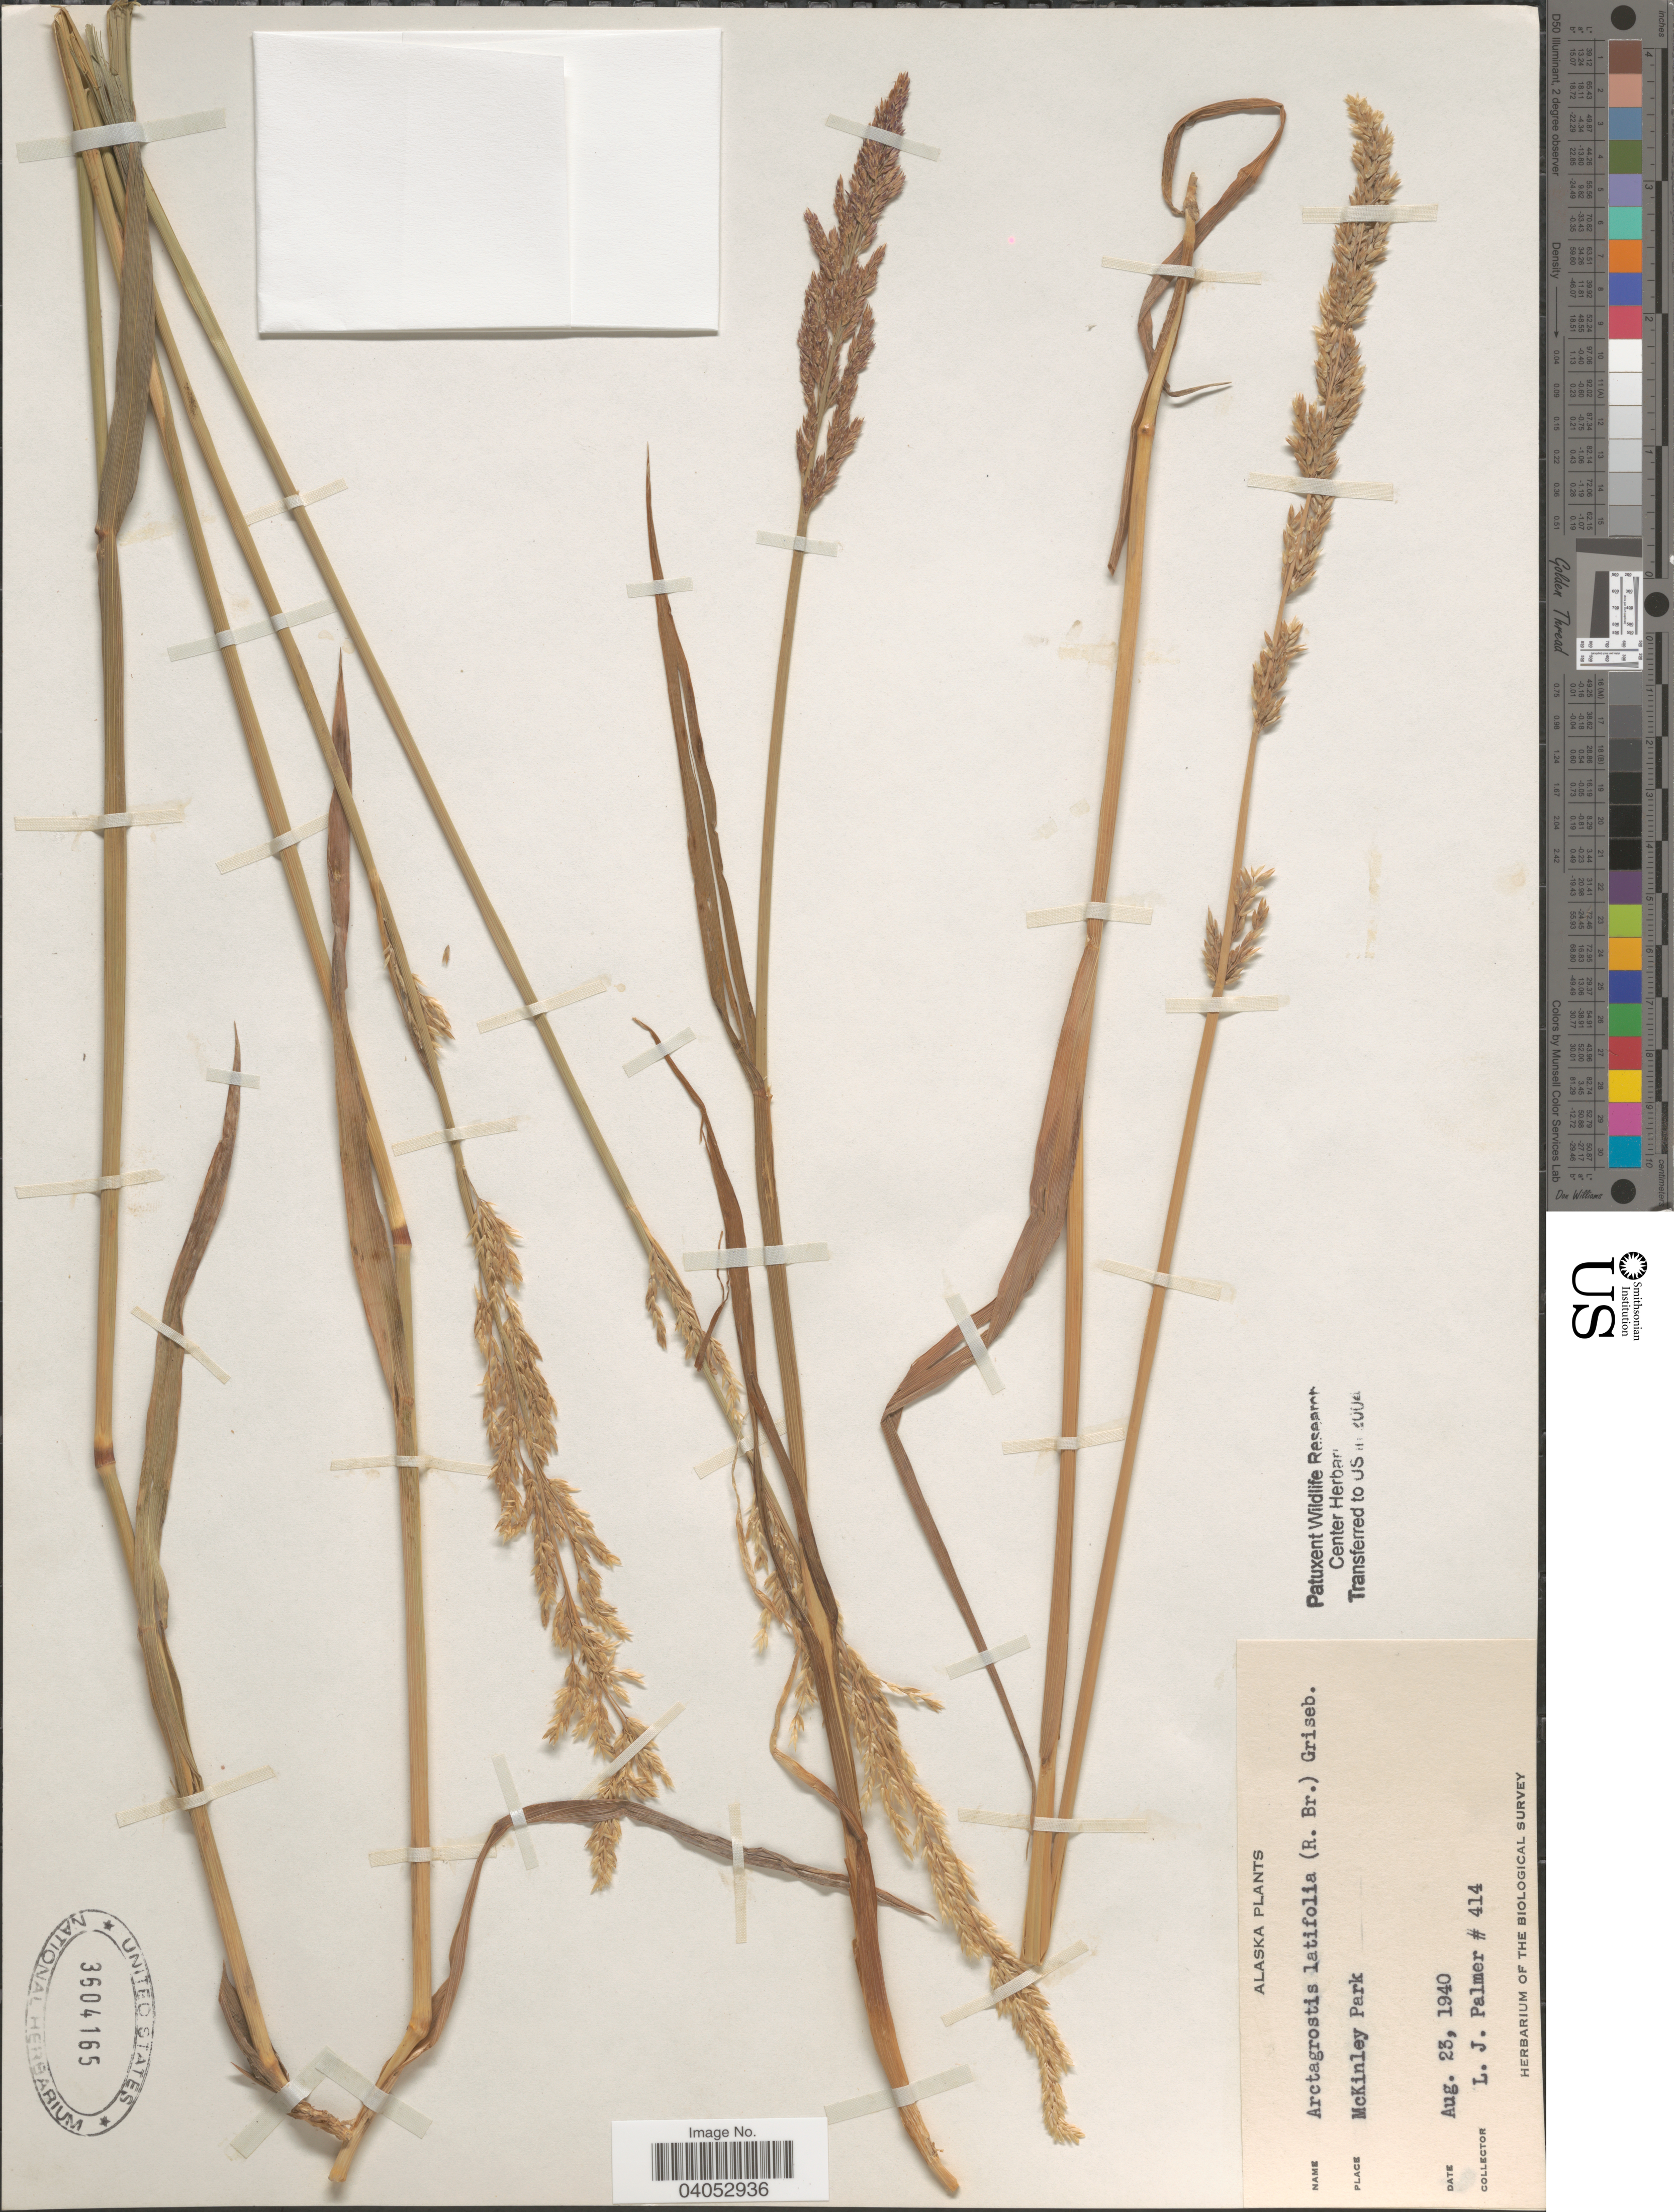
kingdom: Plantae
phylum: Tracheophyta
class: Liliopsida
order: Poales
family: Poaceae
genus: Arctagrostis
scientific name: Arctagrostis latifolia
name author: (R. Br.) Griseb.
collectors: L. J. Palmer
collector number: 414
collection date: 1940-08-23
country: United States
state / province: Alaska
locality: McKinley Park.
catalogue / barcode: US 3604165